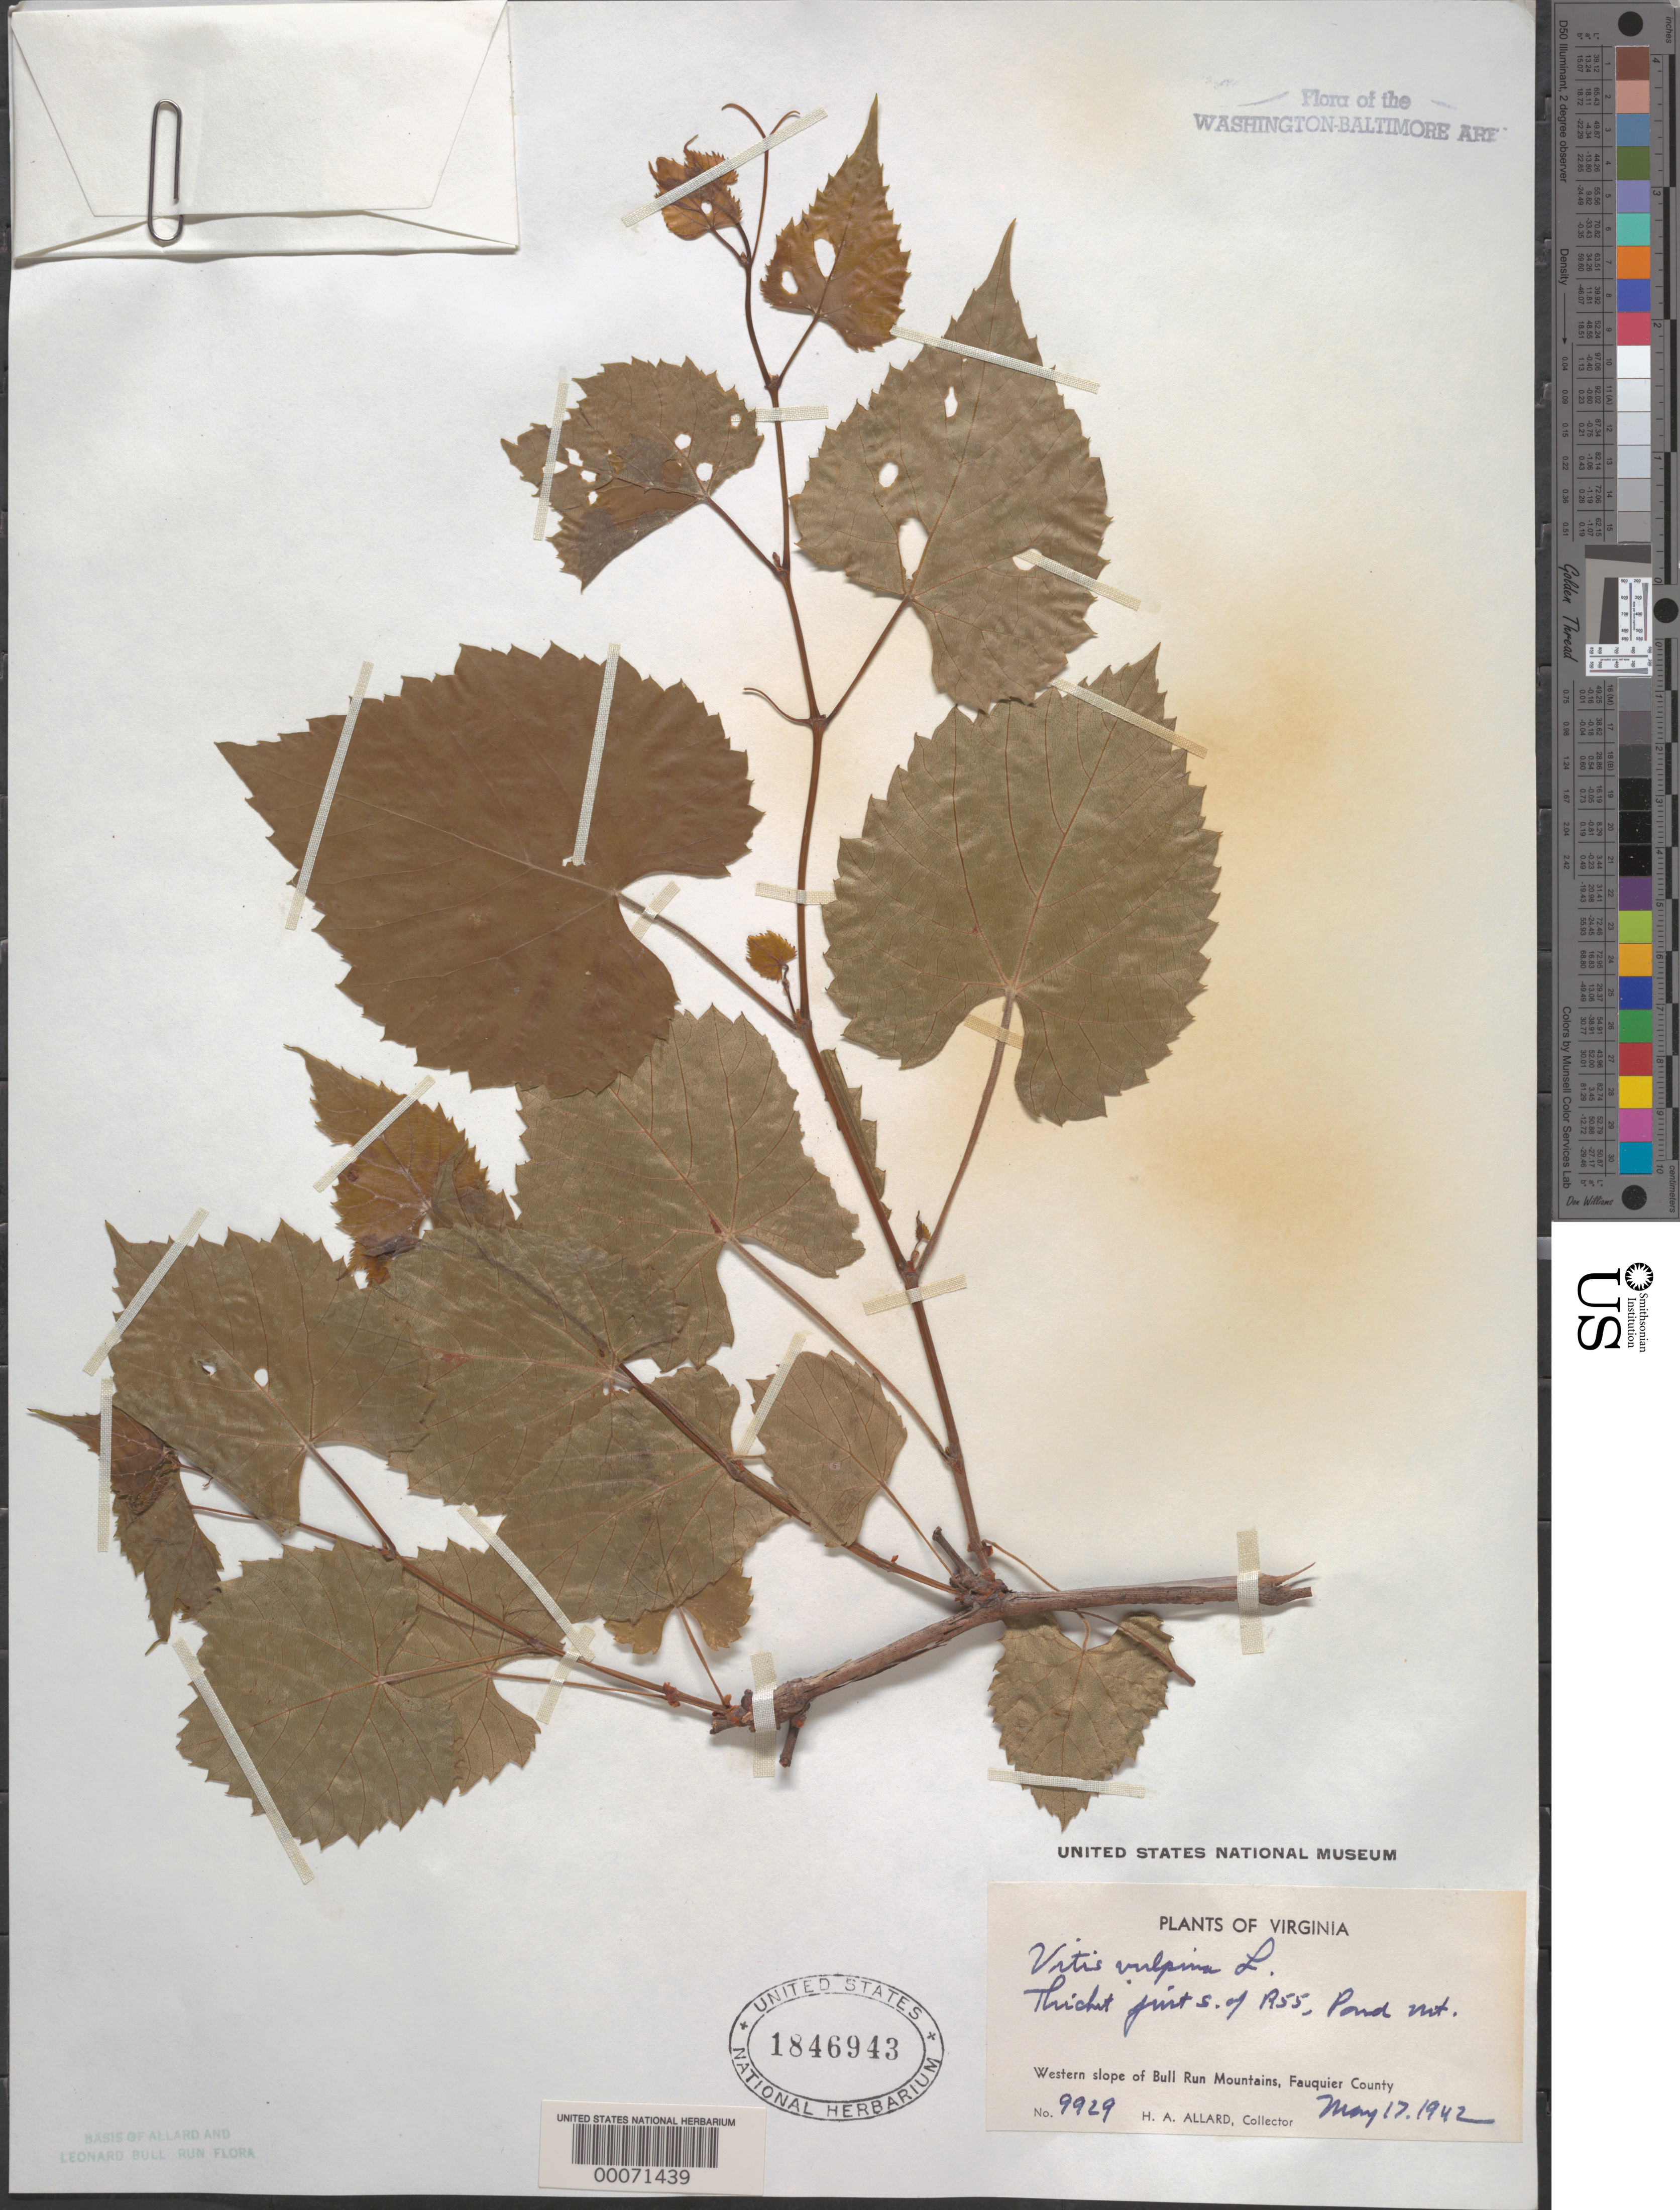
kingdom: Plantae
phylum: Tracheophyta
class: Magnoliopsida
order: Vitales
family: Vitaceae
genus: Vitis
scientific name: Vitis vulpina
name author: L.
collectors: H. A. Allard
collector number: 9929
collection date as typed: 17 May 1942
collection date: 1942-05-17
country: United States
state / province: Virginia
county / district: Fauquier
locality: South of Route 55, Pond Mountains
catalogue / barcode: US 1846943